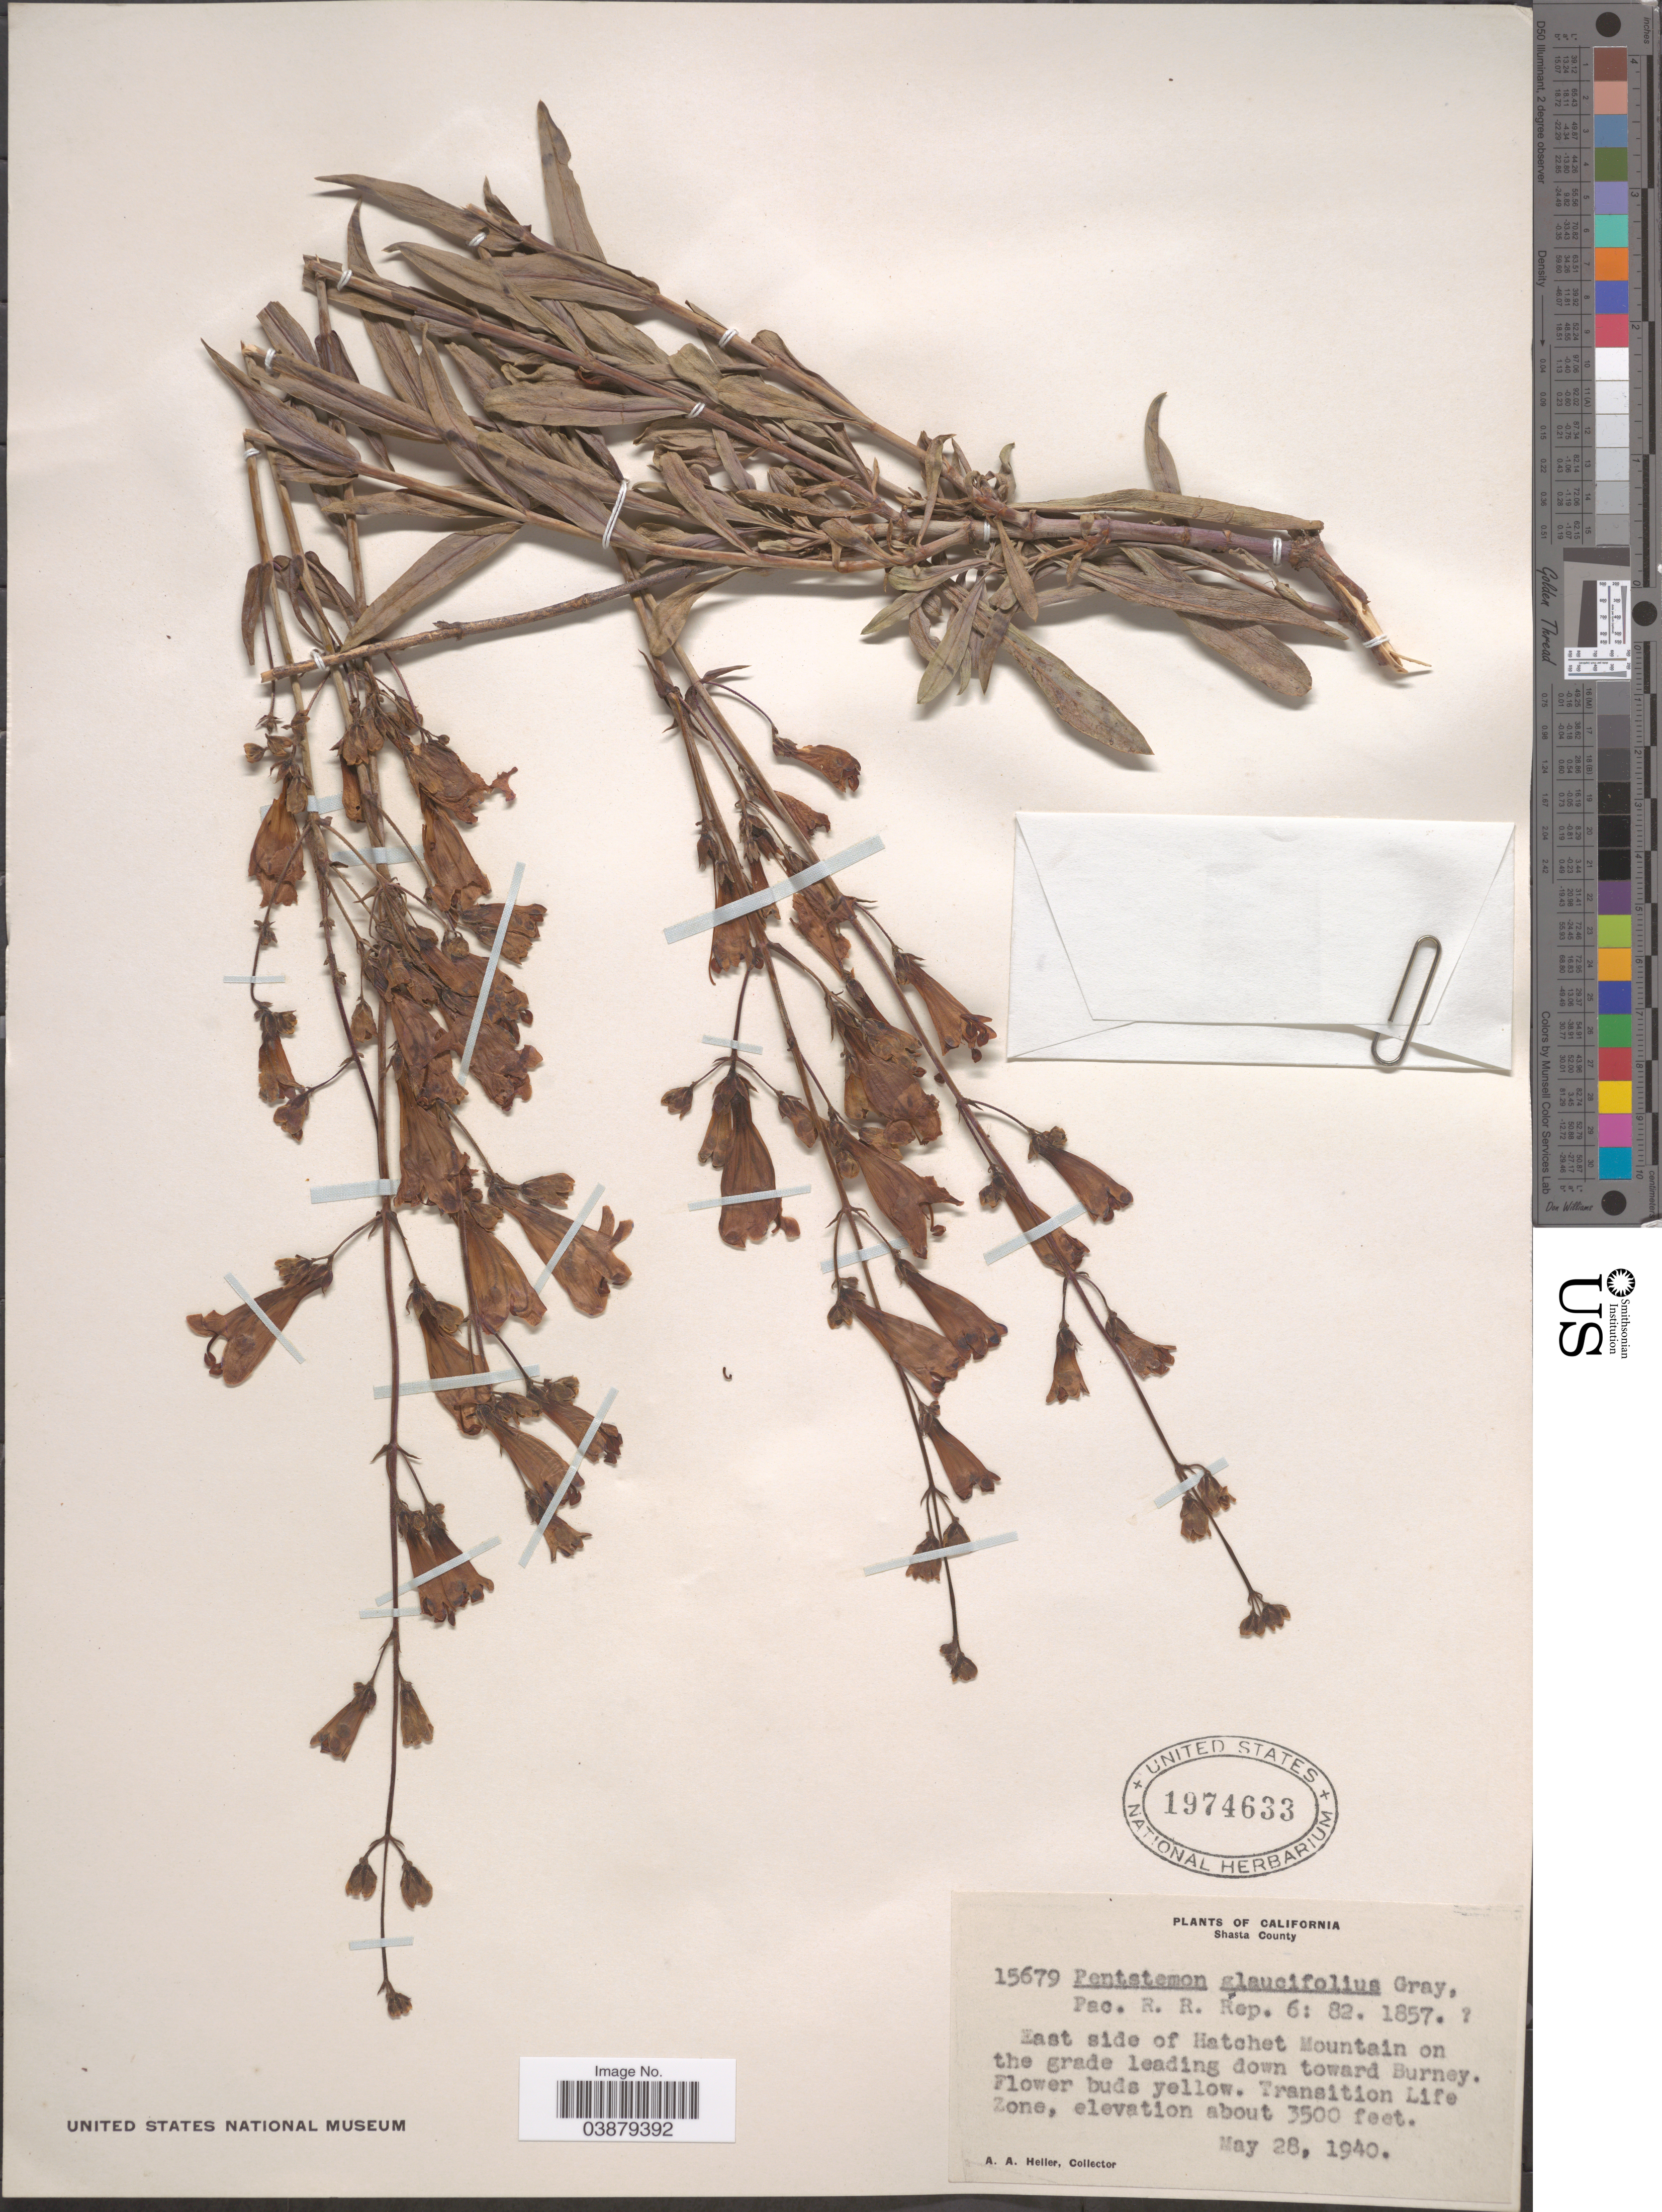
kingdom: Plantae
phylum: Tracheophyta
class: Magnoliopsida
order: Lamiales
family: Plantaginaceae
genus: Penstemon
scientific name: Penstemon sp.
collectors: A. A. Heller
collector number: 15679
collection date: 1940-05-28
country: United States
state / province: California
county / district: Shasta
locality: Shasta County. East side of Hatchet Mountain on the grade leading down toward Burney. Transition Life Zone.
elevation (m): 1067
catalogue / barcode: US 1974633